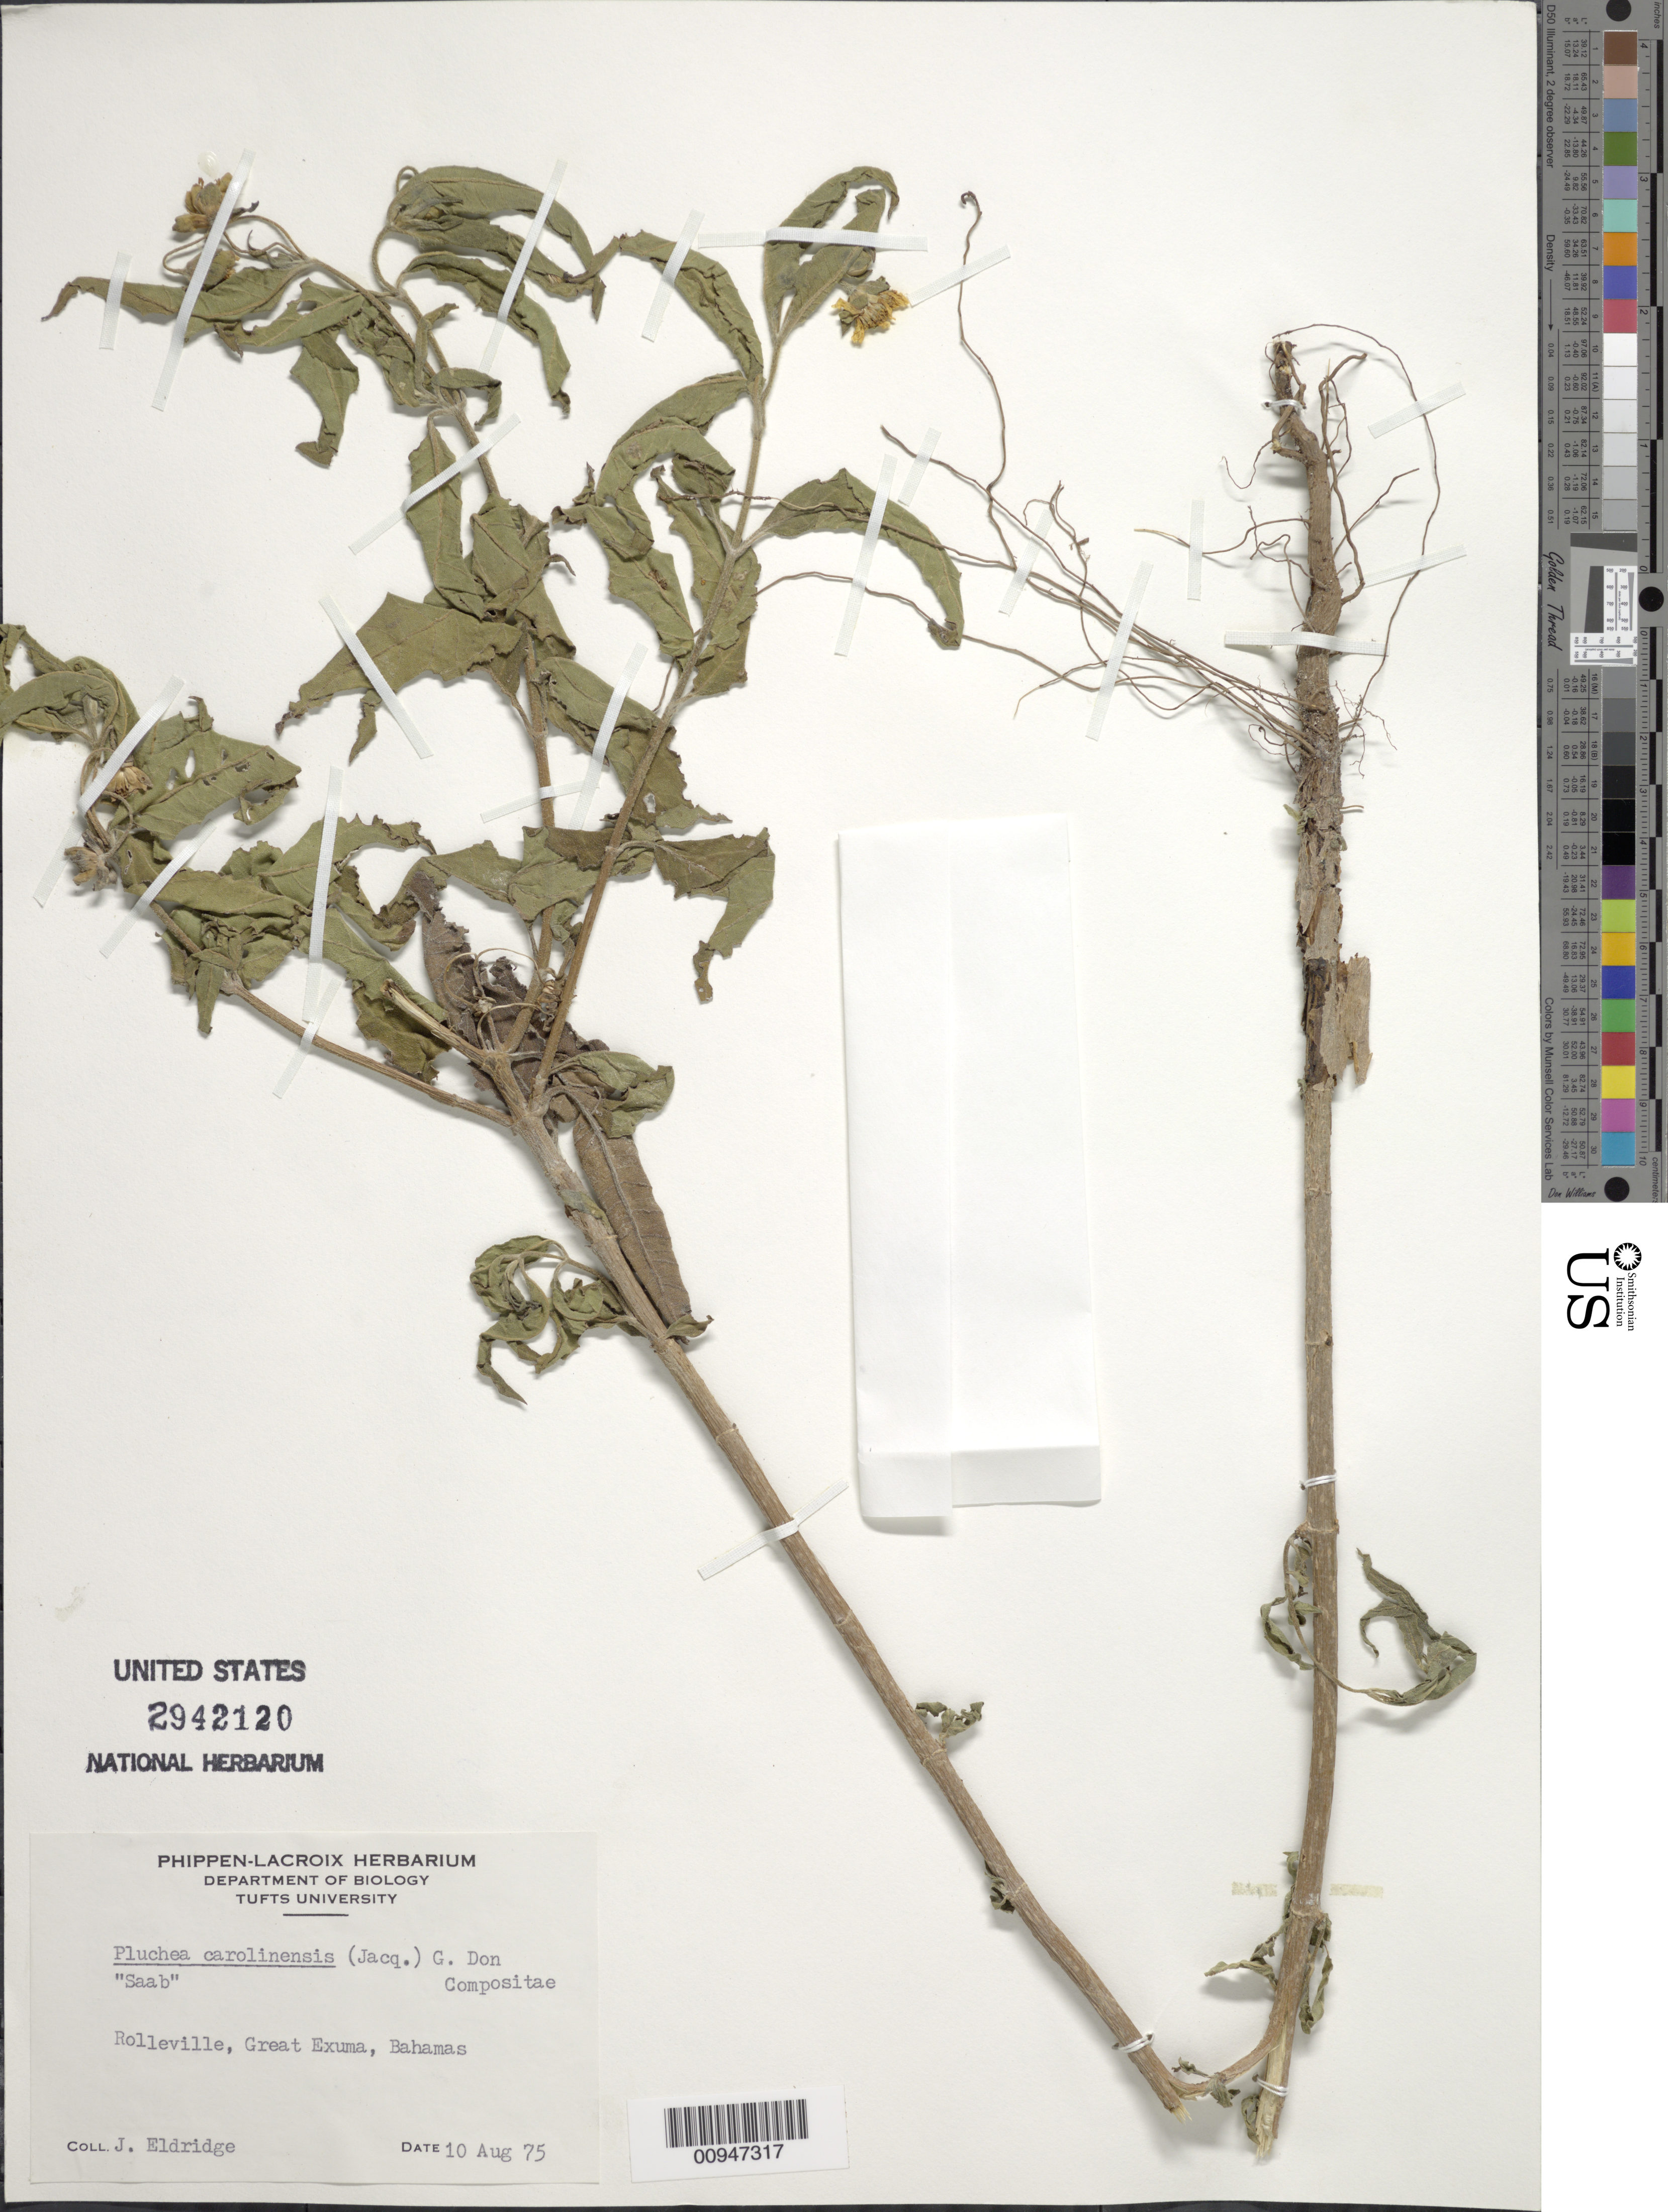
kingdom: Plantae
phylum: Tracheophyta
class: Magnoliopsida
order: Asterales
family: Asteraceae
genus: Wedelia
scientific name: Wedelia bahiensis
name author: H. Rob.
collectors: J. Eldridge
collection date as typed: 10 Aug 1975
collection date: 1975-08-10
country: Bahamas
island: Great Exuma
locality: Rolleville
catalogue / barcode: US 2942120